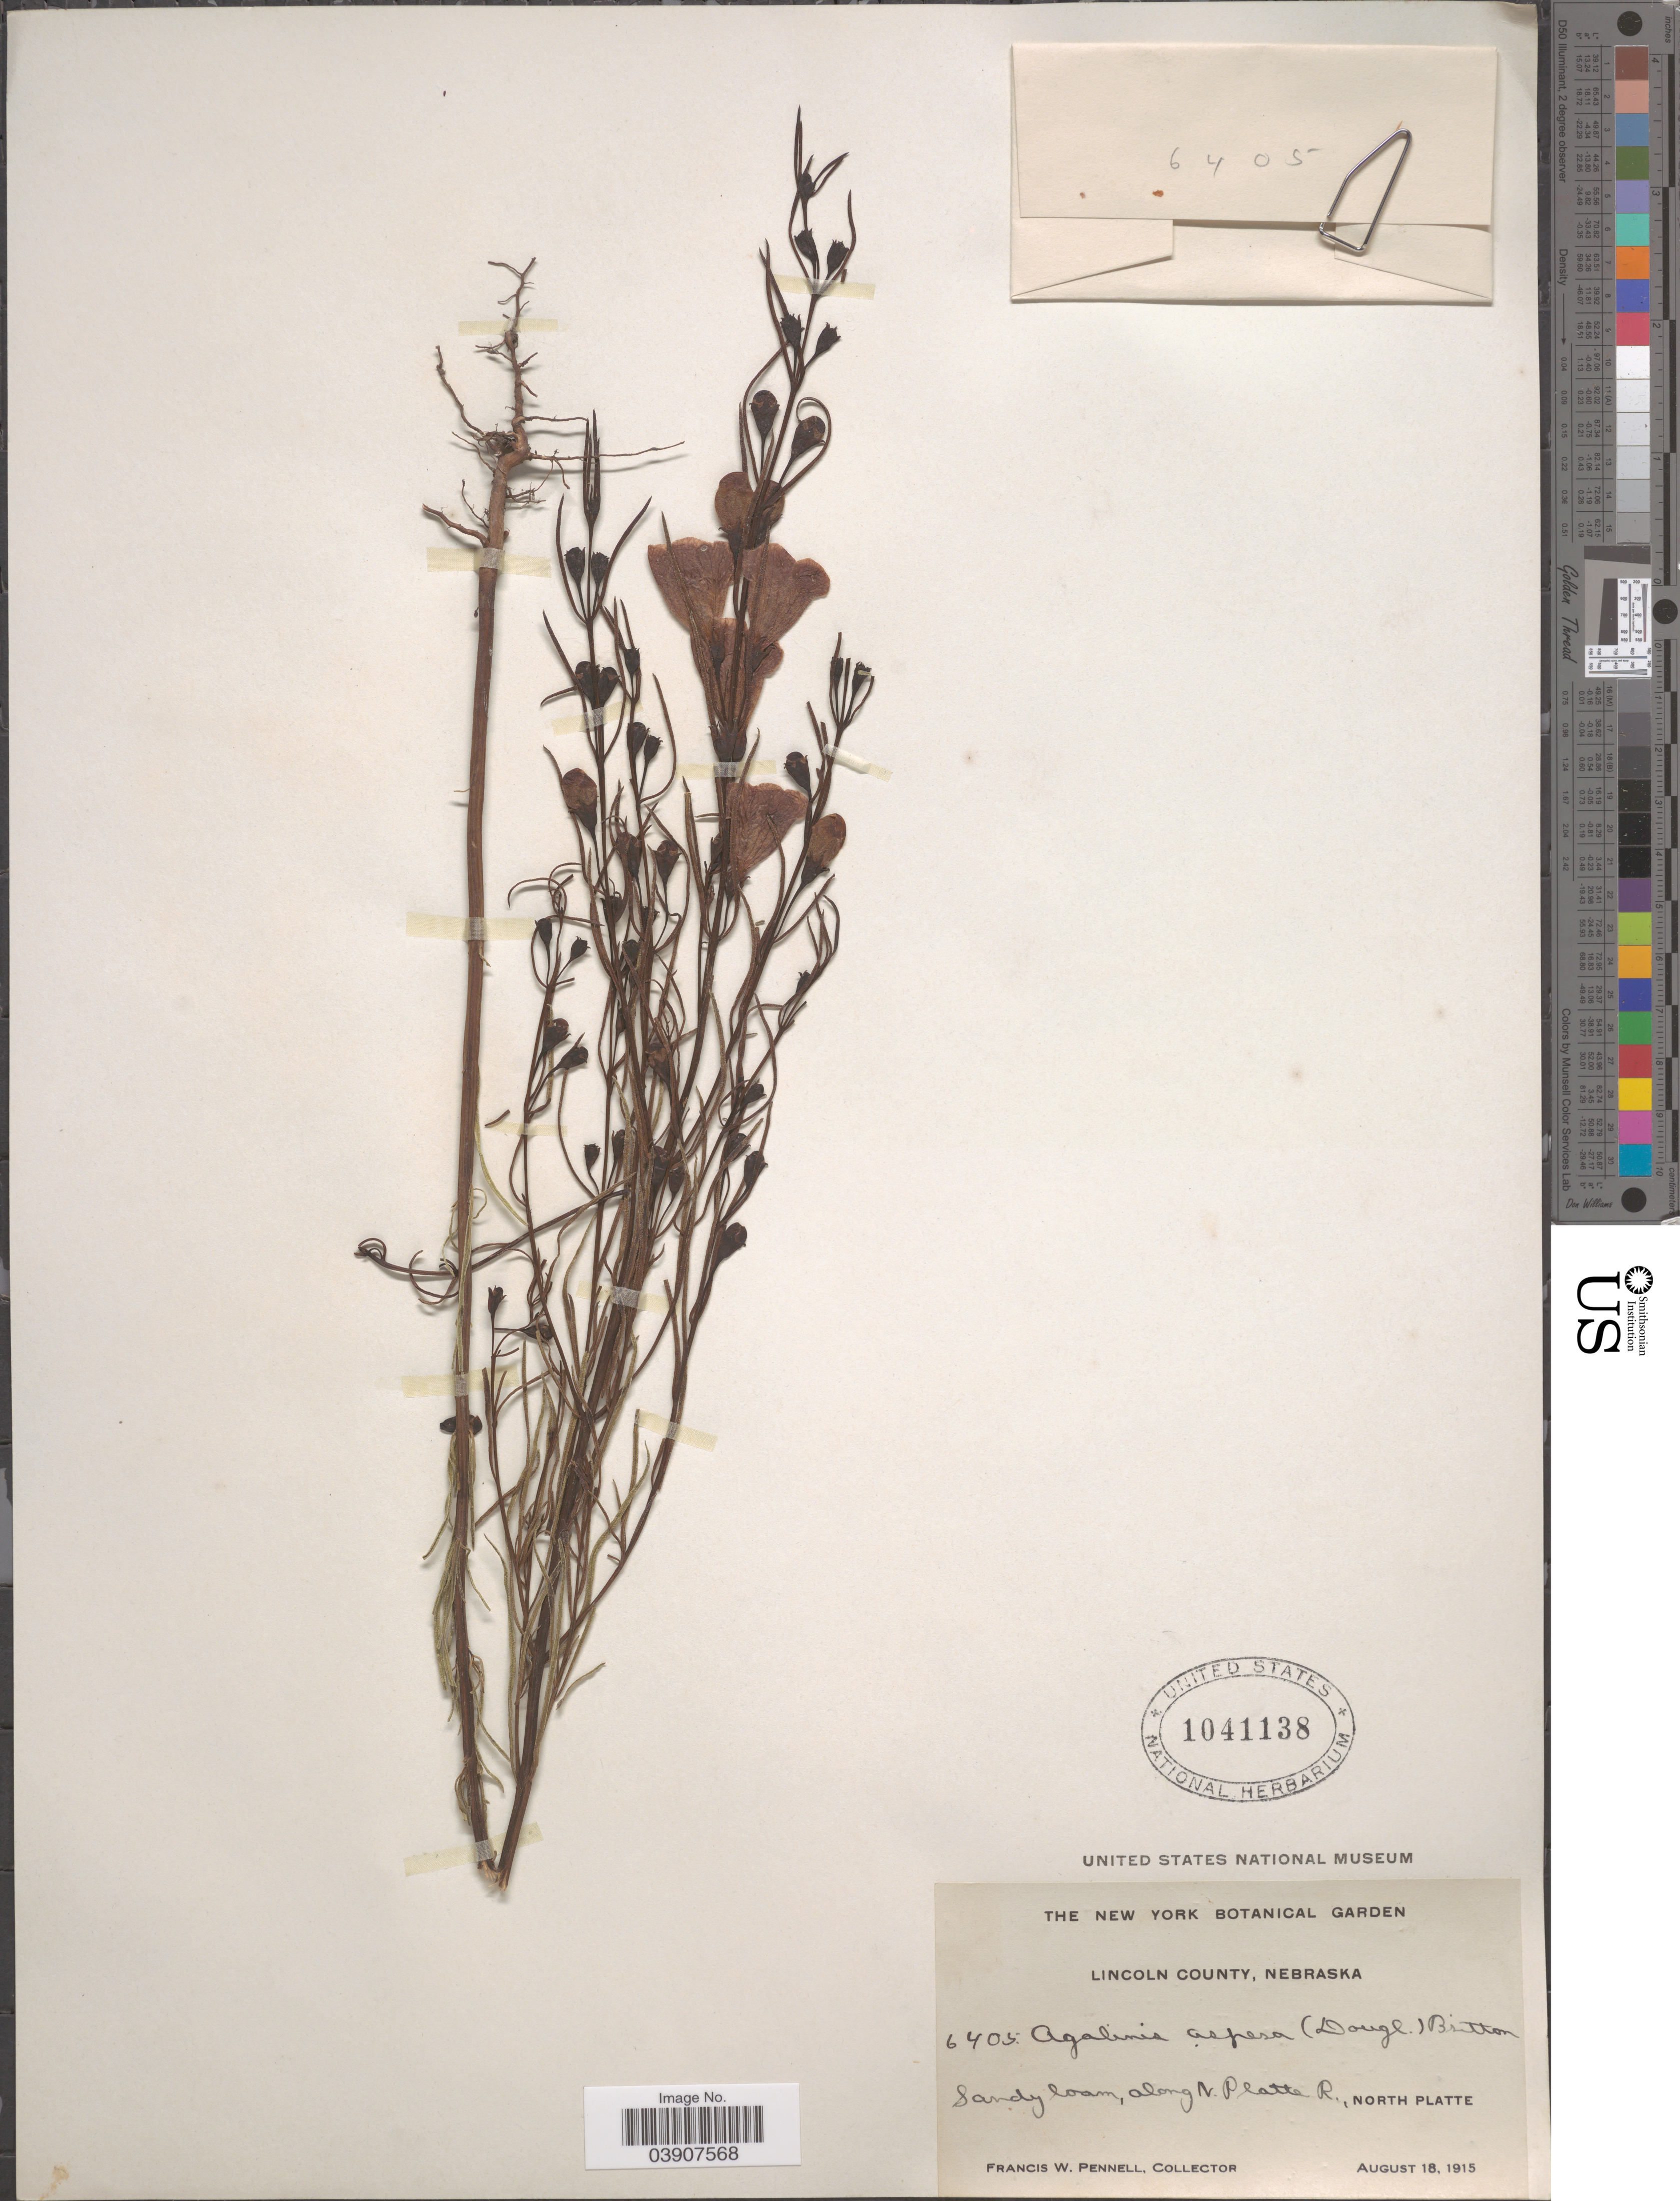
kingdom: Plantae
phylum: Tracheophyta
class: Magnoliopsida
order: Lamiales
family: Orobanchaceae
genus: Agalinis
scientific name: Agalinis aspera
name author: (Douglas ex Benth.) Britton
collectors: F. W. Pennell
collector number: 6405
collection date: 1915-08-18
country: United States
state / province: Nebraska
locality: Lincoln County. Sandy loam, along N. Platte R., North Platte.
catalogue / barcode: US 1041138